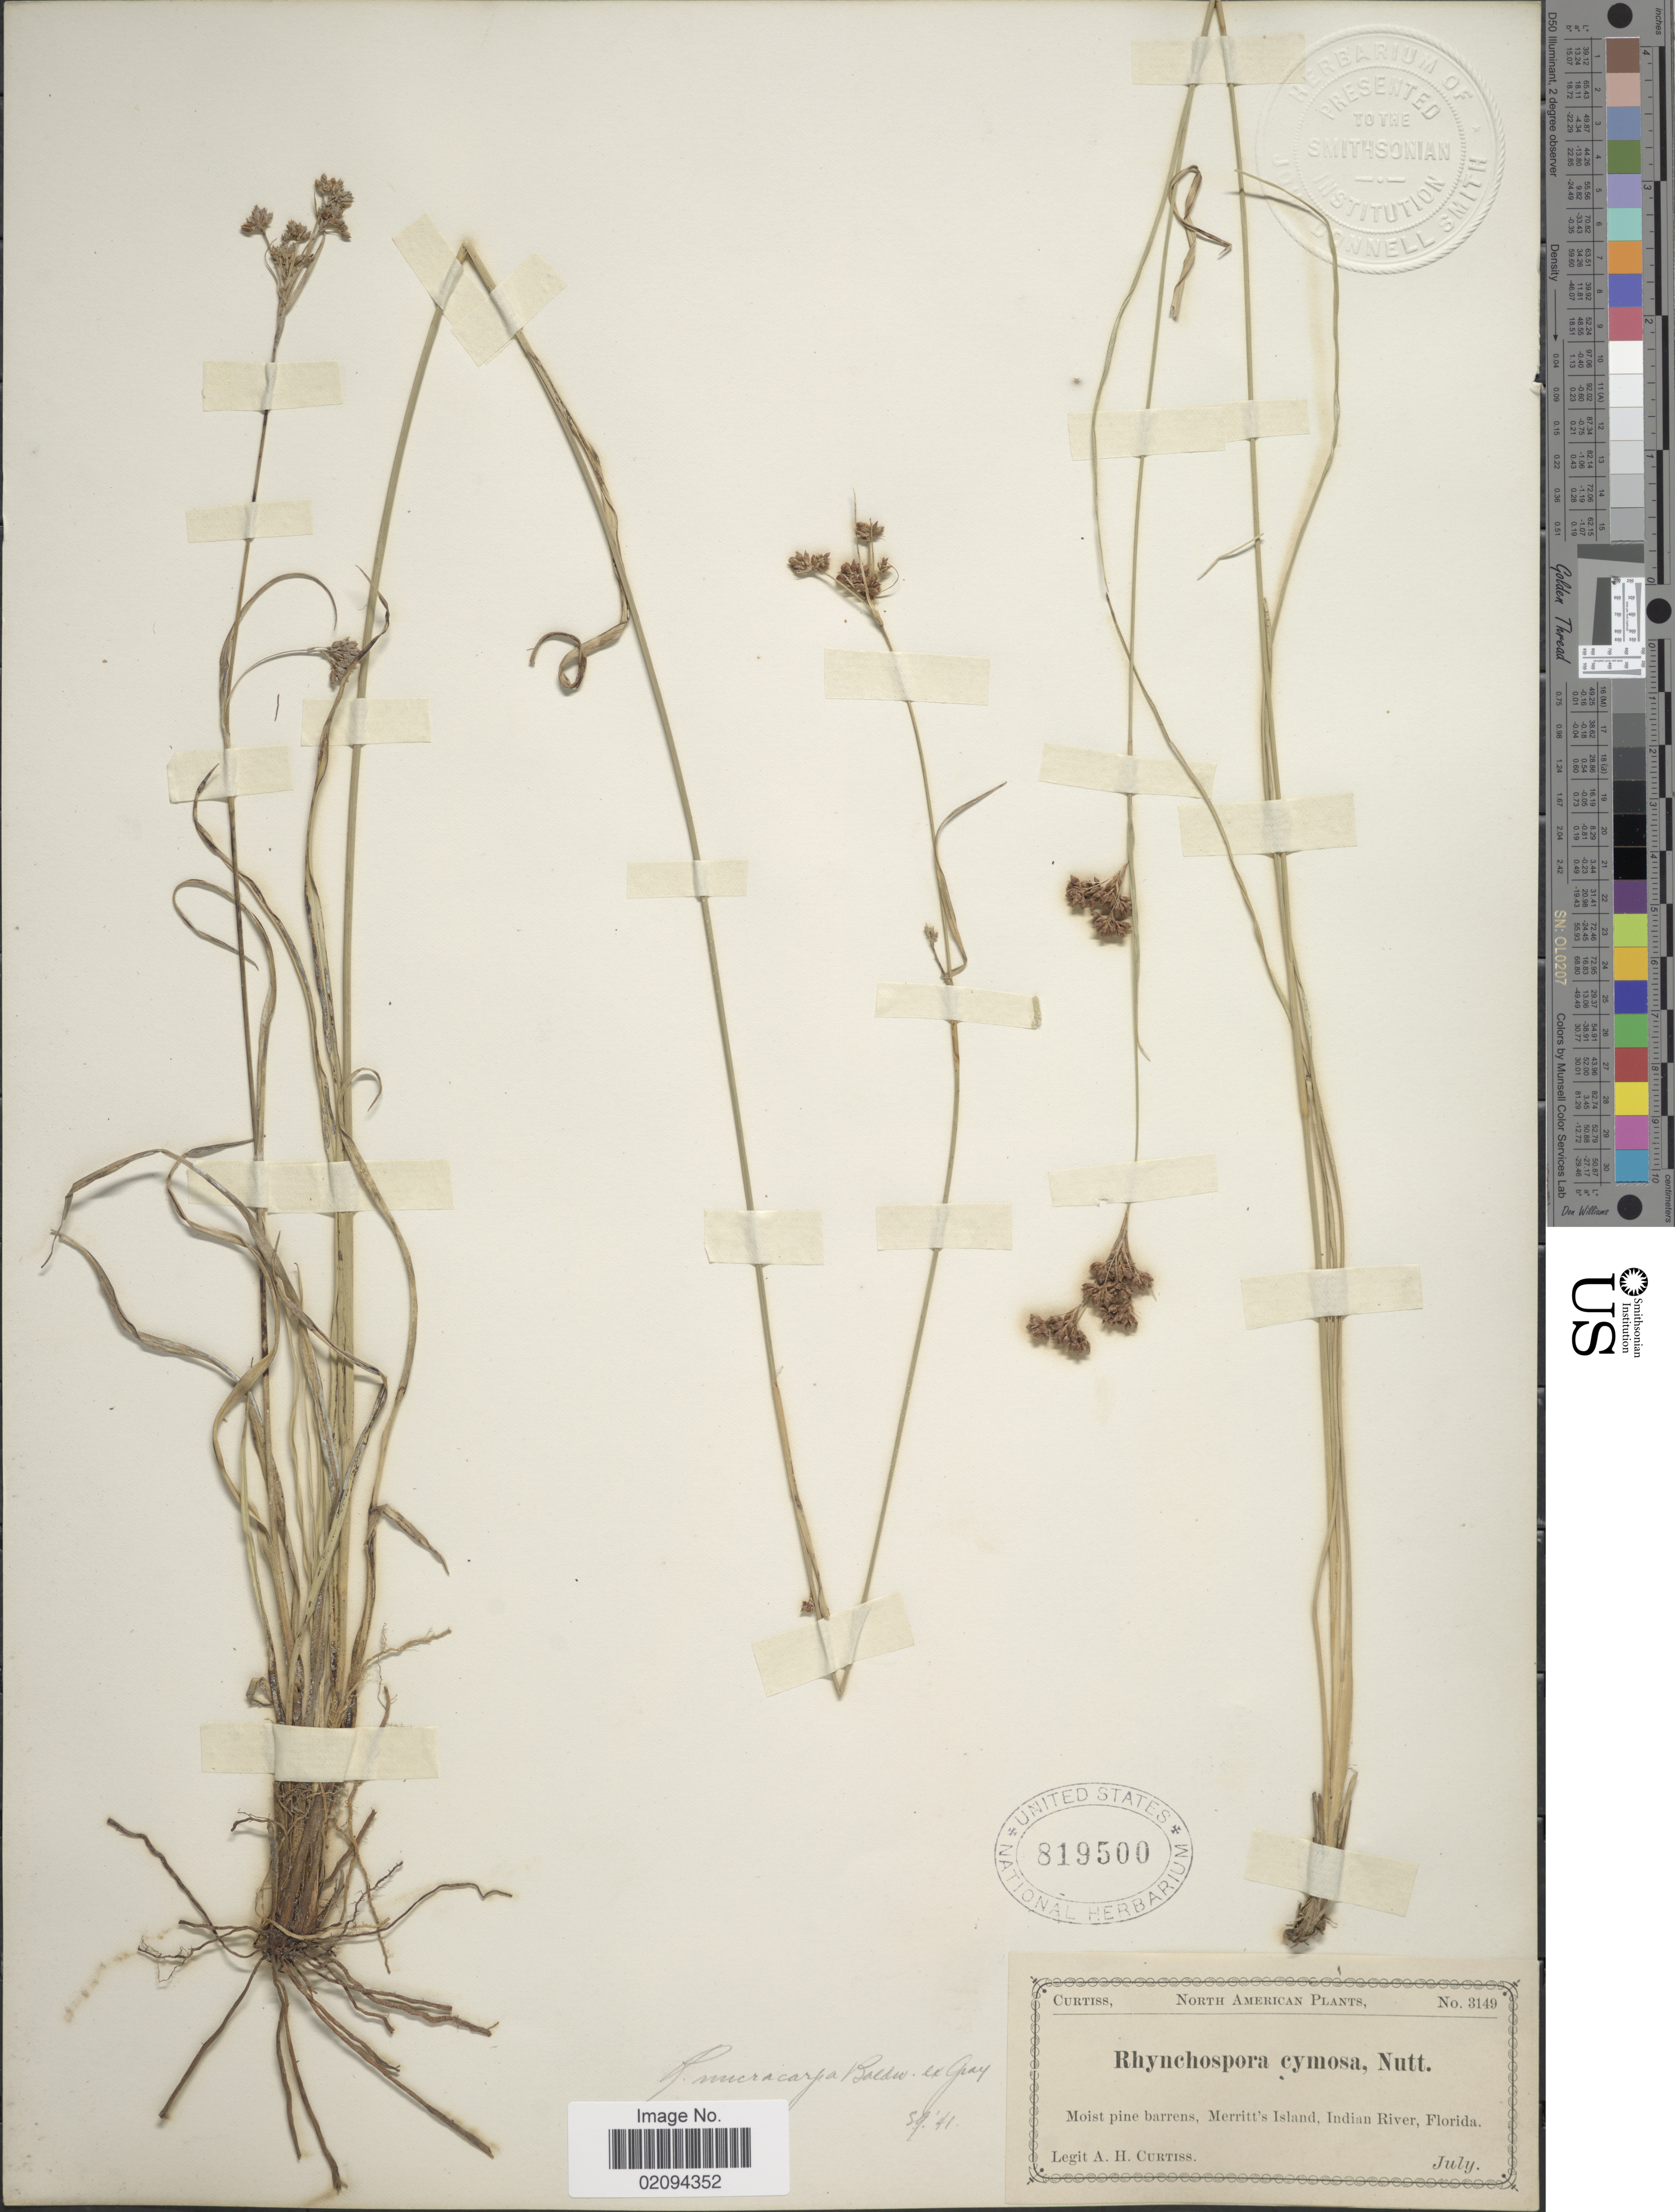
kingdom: Plantae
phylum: Tracheophyta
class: Liliopsida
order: Poales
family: Cyperaceae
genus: Rhynchospora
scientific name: Rhynchospora microcarpa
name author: Baldwin ex A. Gray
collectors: A. H. Curtiss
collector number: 3149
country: United States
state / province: Florida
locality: Moist pine barrens, Merritt's Island, Indian River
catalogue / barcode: US 819500